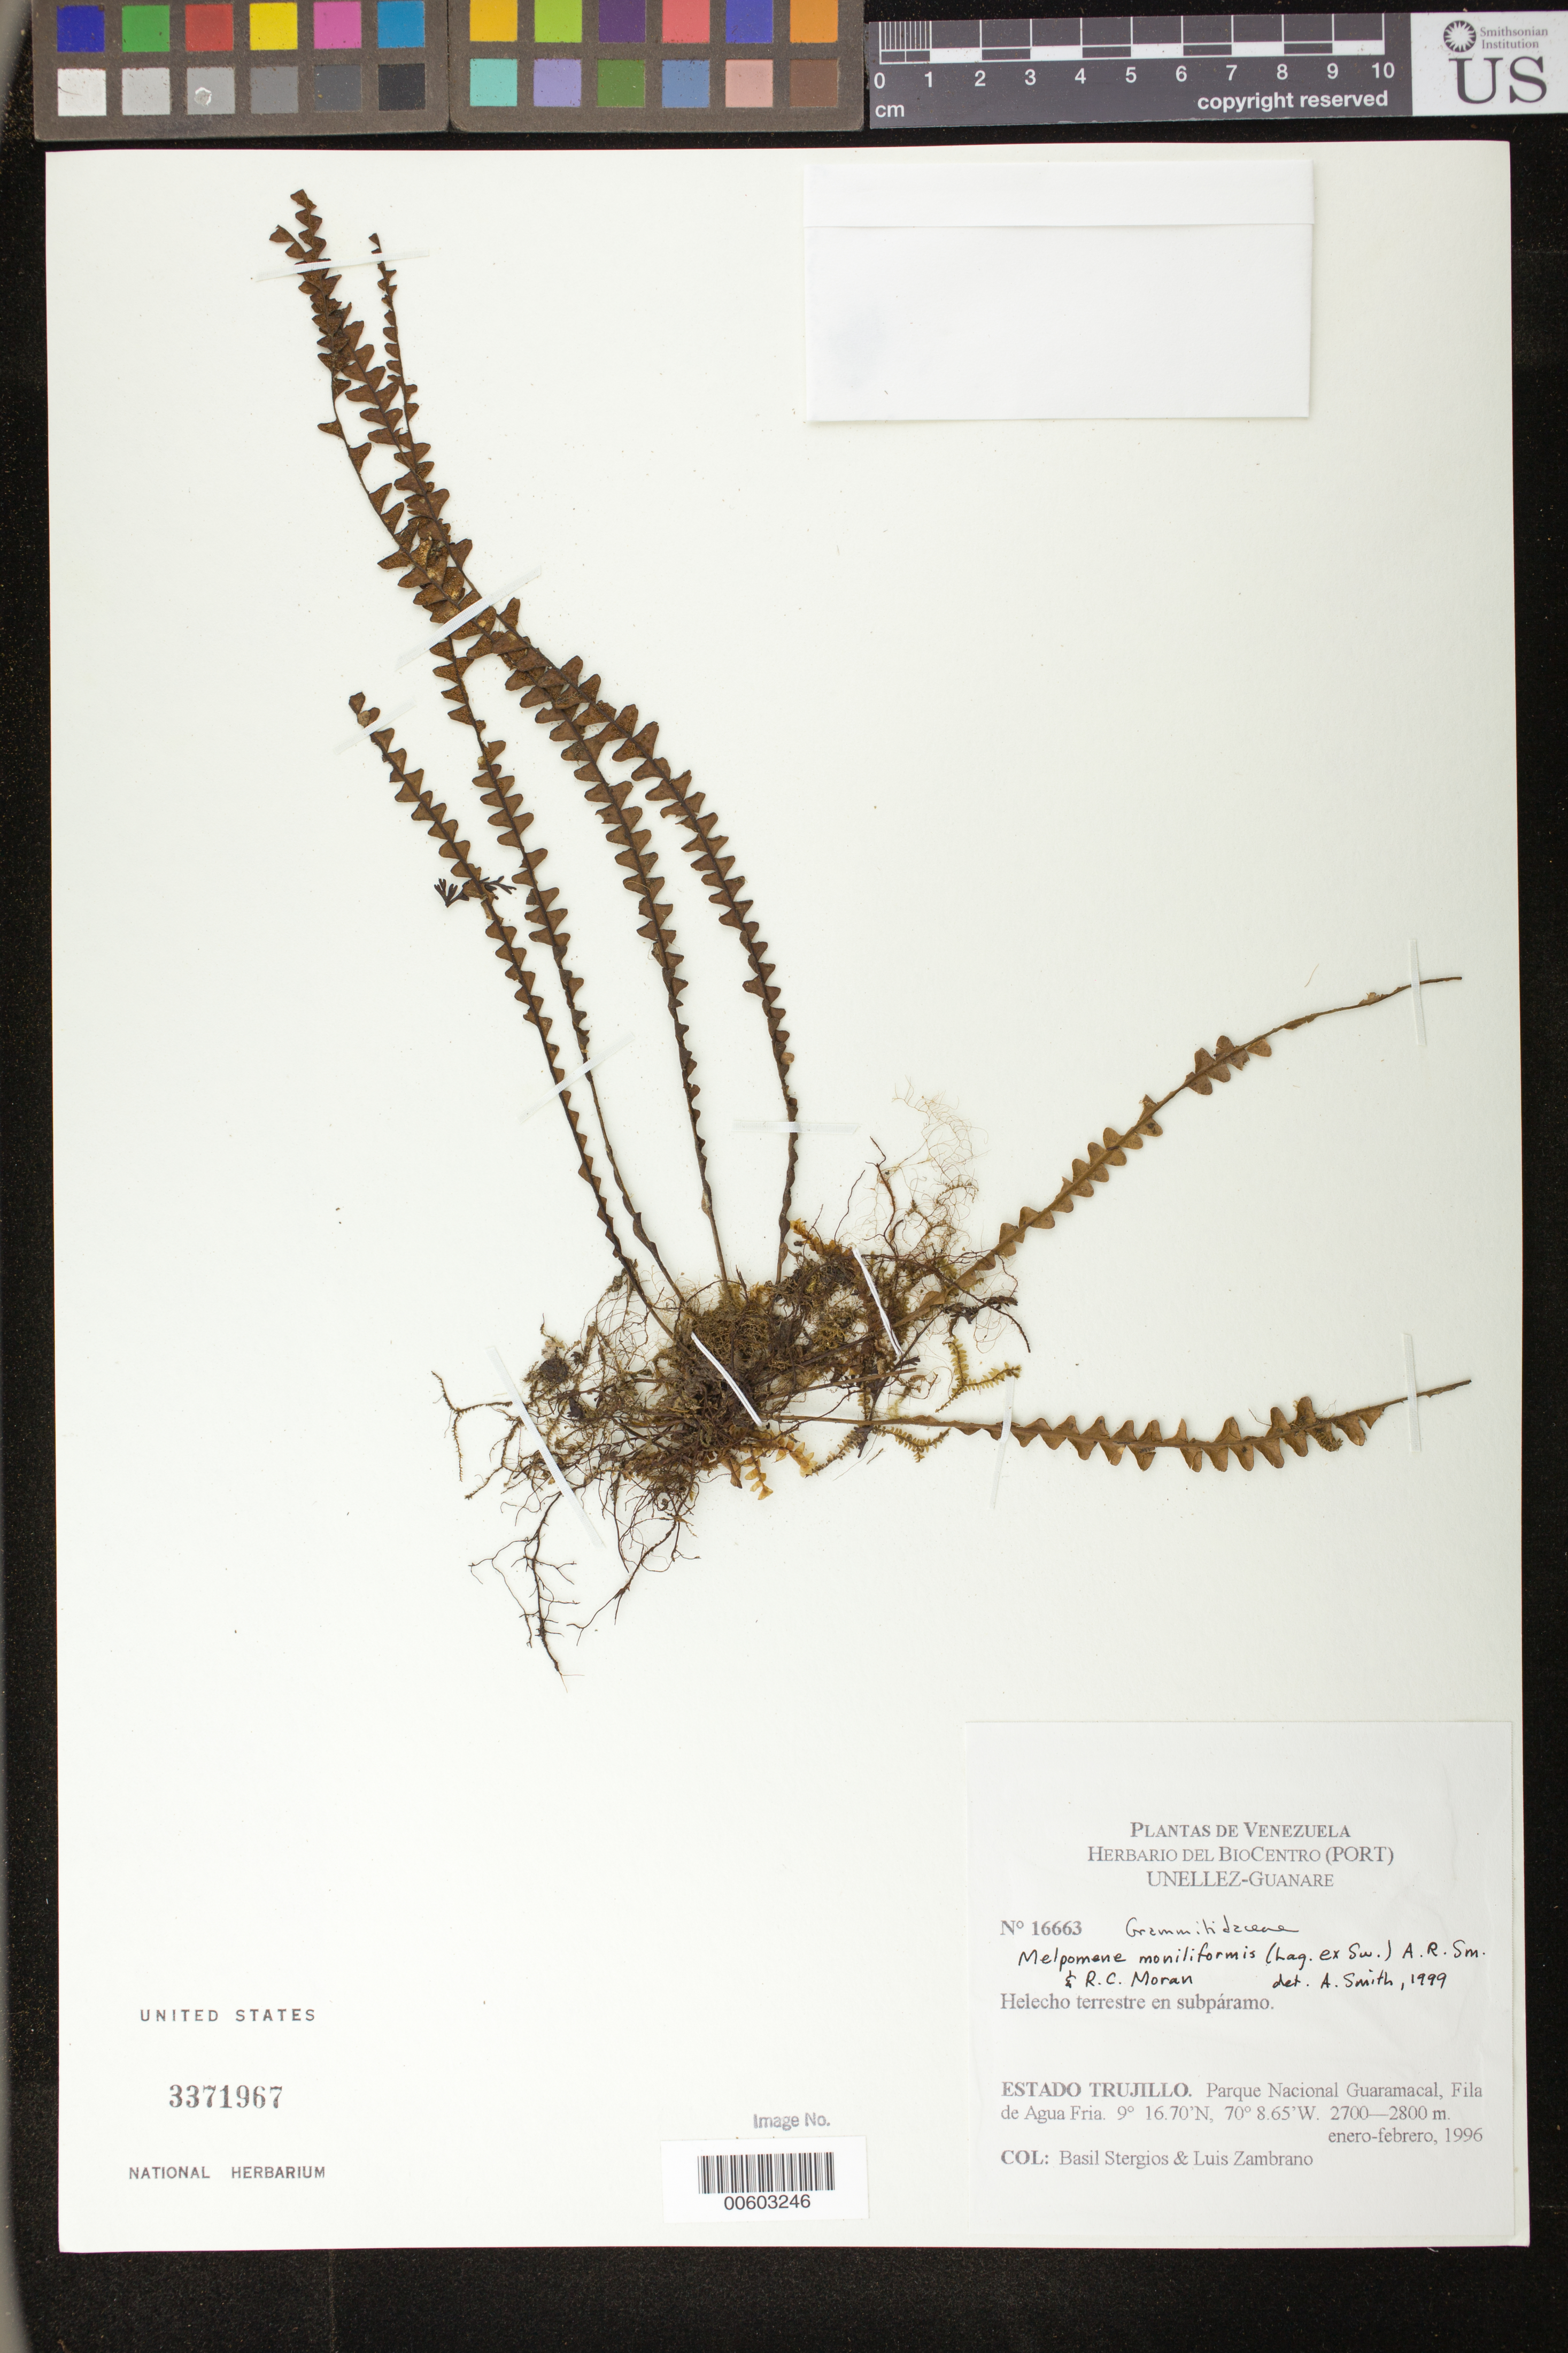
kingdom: Plantae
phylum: Tracheophyta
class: Polypodiopsida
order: Polypodiales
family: Polypodiaceae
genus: Melpomene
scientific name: Melpomene moniliformis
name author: (Lag. ex Sw.) A.R. Sm. & R.C. Moran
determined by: Smith, Alan R., (UC)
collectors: B. G. Stergios & L. Zambrano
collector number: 16663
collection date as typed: Jan 1996 to -- Feb 1996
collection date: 1996-01/1996-02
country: Venezuela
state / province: Trujillo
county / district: Boconó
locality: Parque Nacional Guaramacal, Fila de Agua Fria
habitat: Subpáramo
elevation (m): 2700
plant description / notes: PORT, US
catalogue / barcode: US 3371967